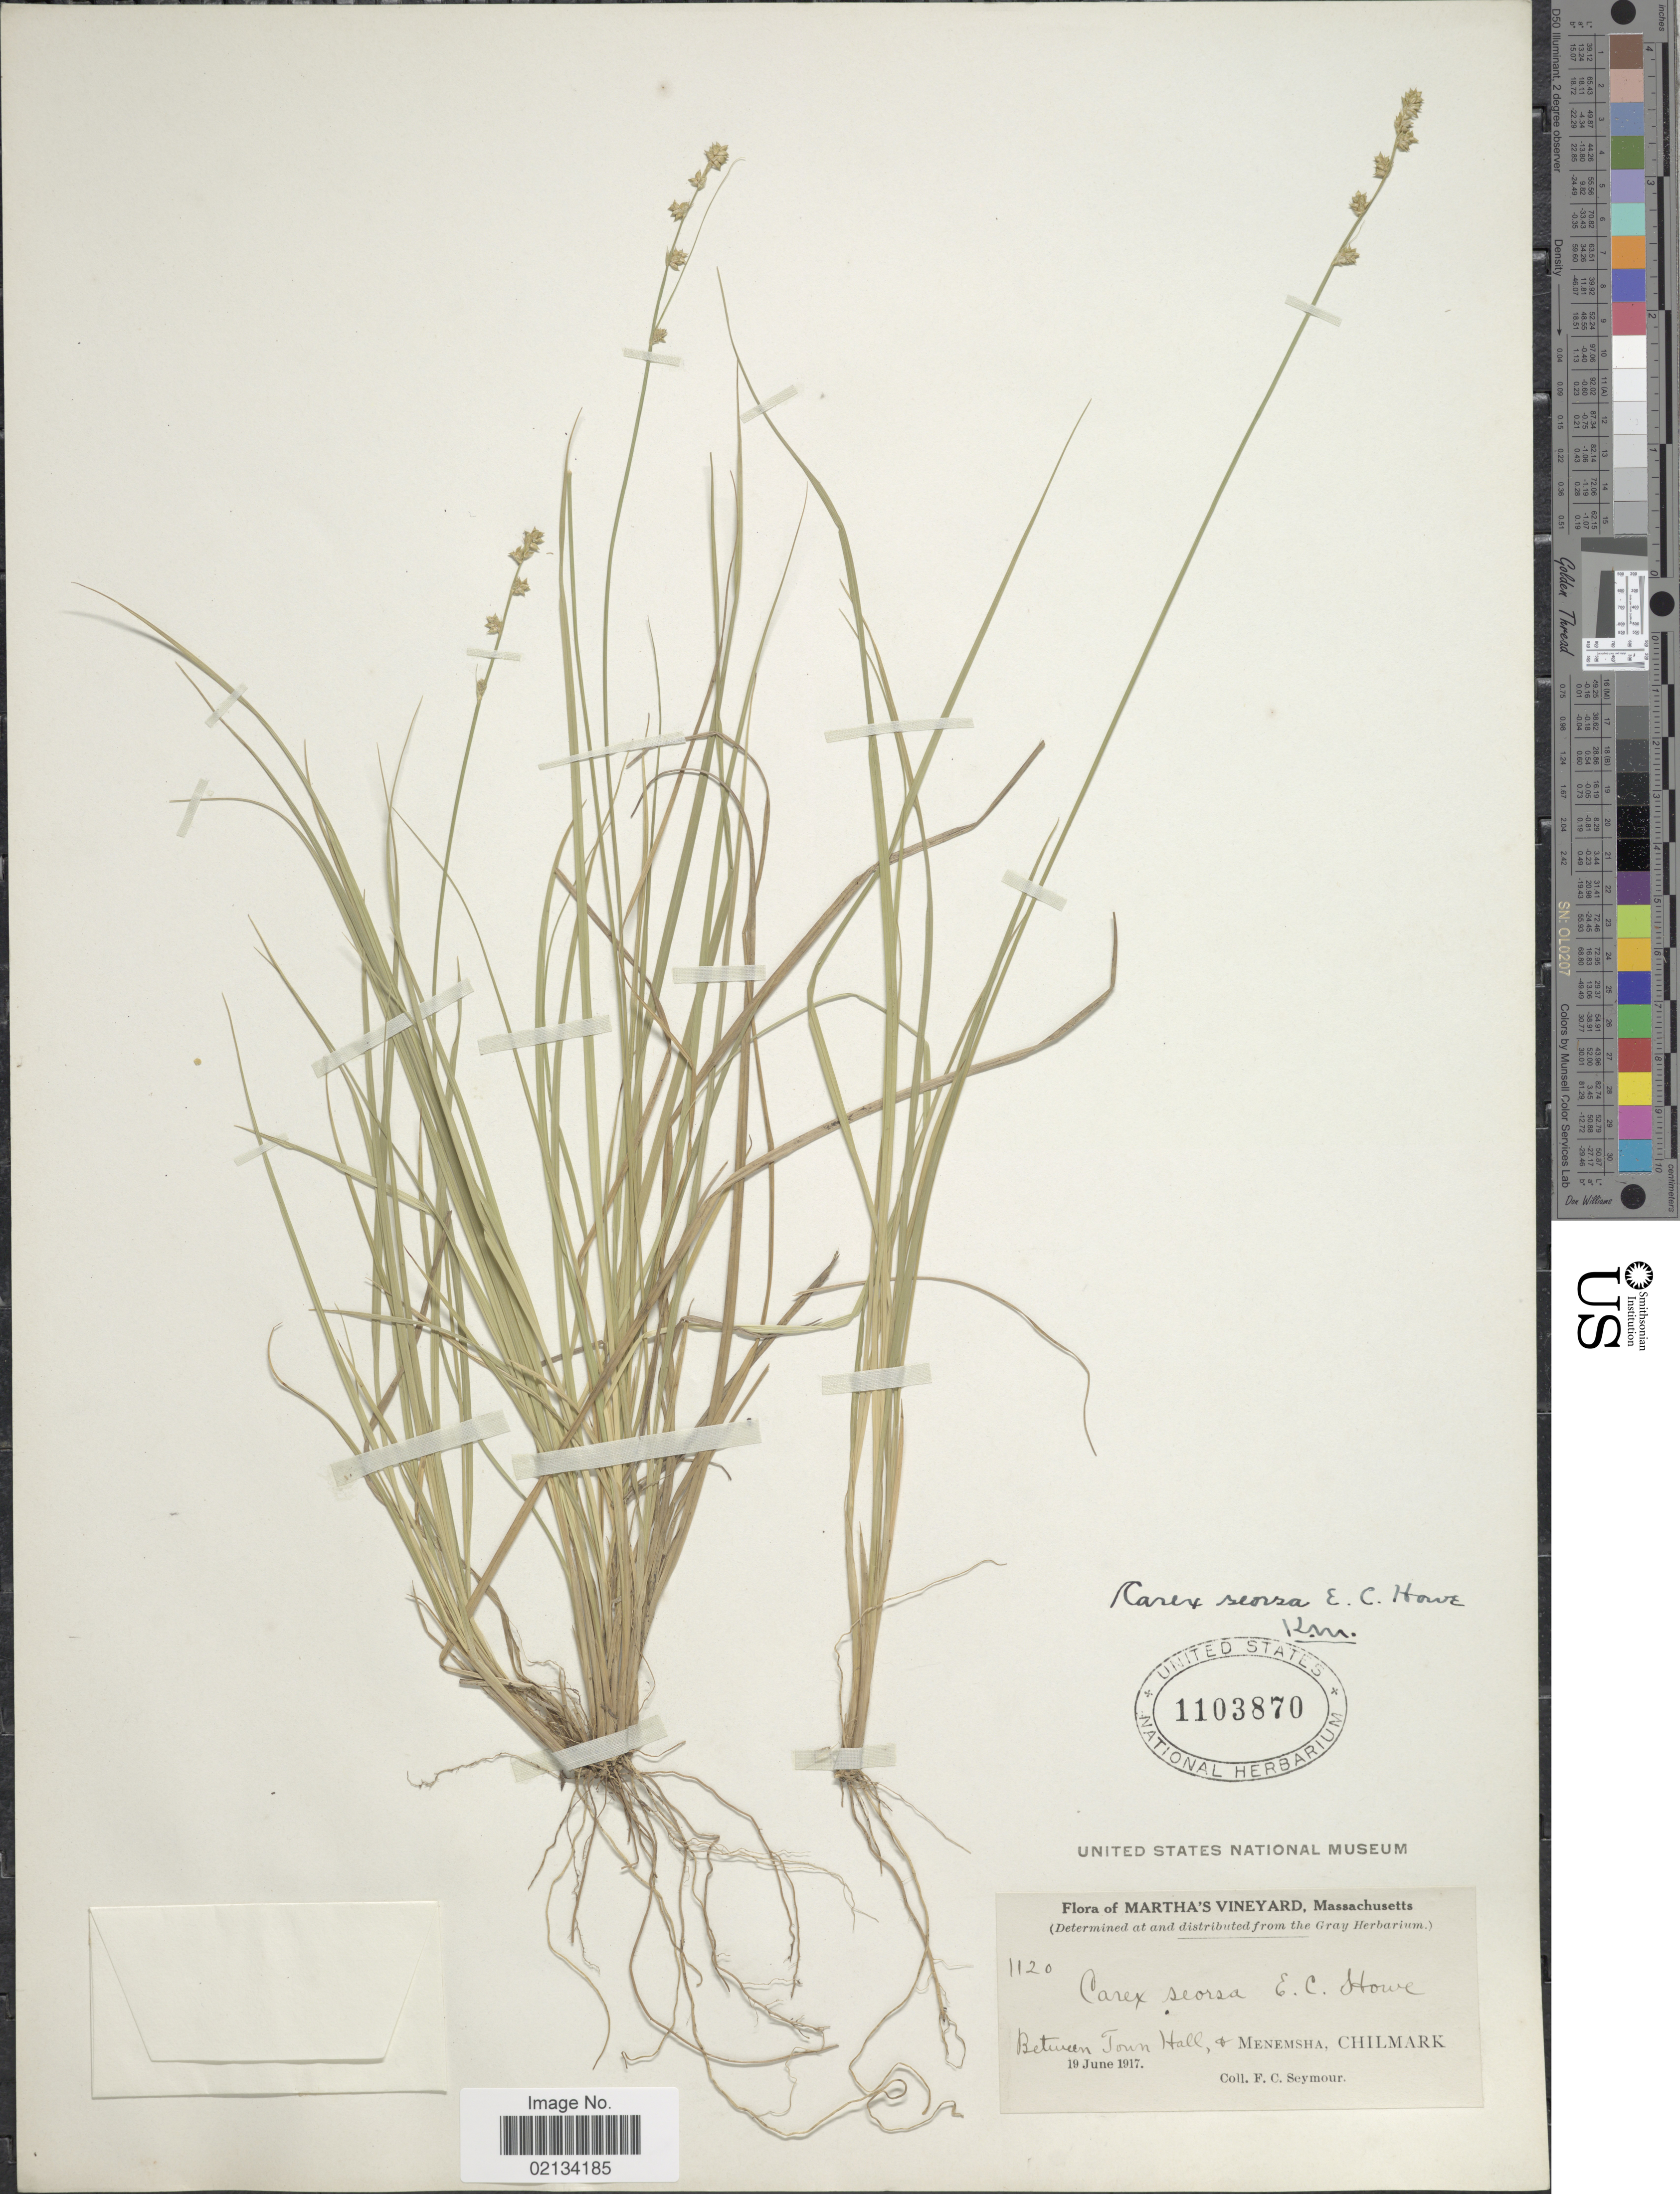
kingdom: Plantae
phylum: Tracheophyta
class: Liliopsida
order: Poales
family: Cyperaceae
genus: Carex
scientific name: Carex seorsa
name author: Howe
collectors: F. C. Seymour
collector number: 1120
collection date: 1917-06-19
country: United States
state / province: Massachusetts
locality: Martha's Vineyard, between Town Hall + Menemsha, Chilmark.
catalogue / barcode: US 1103870